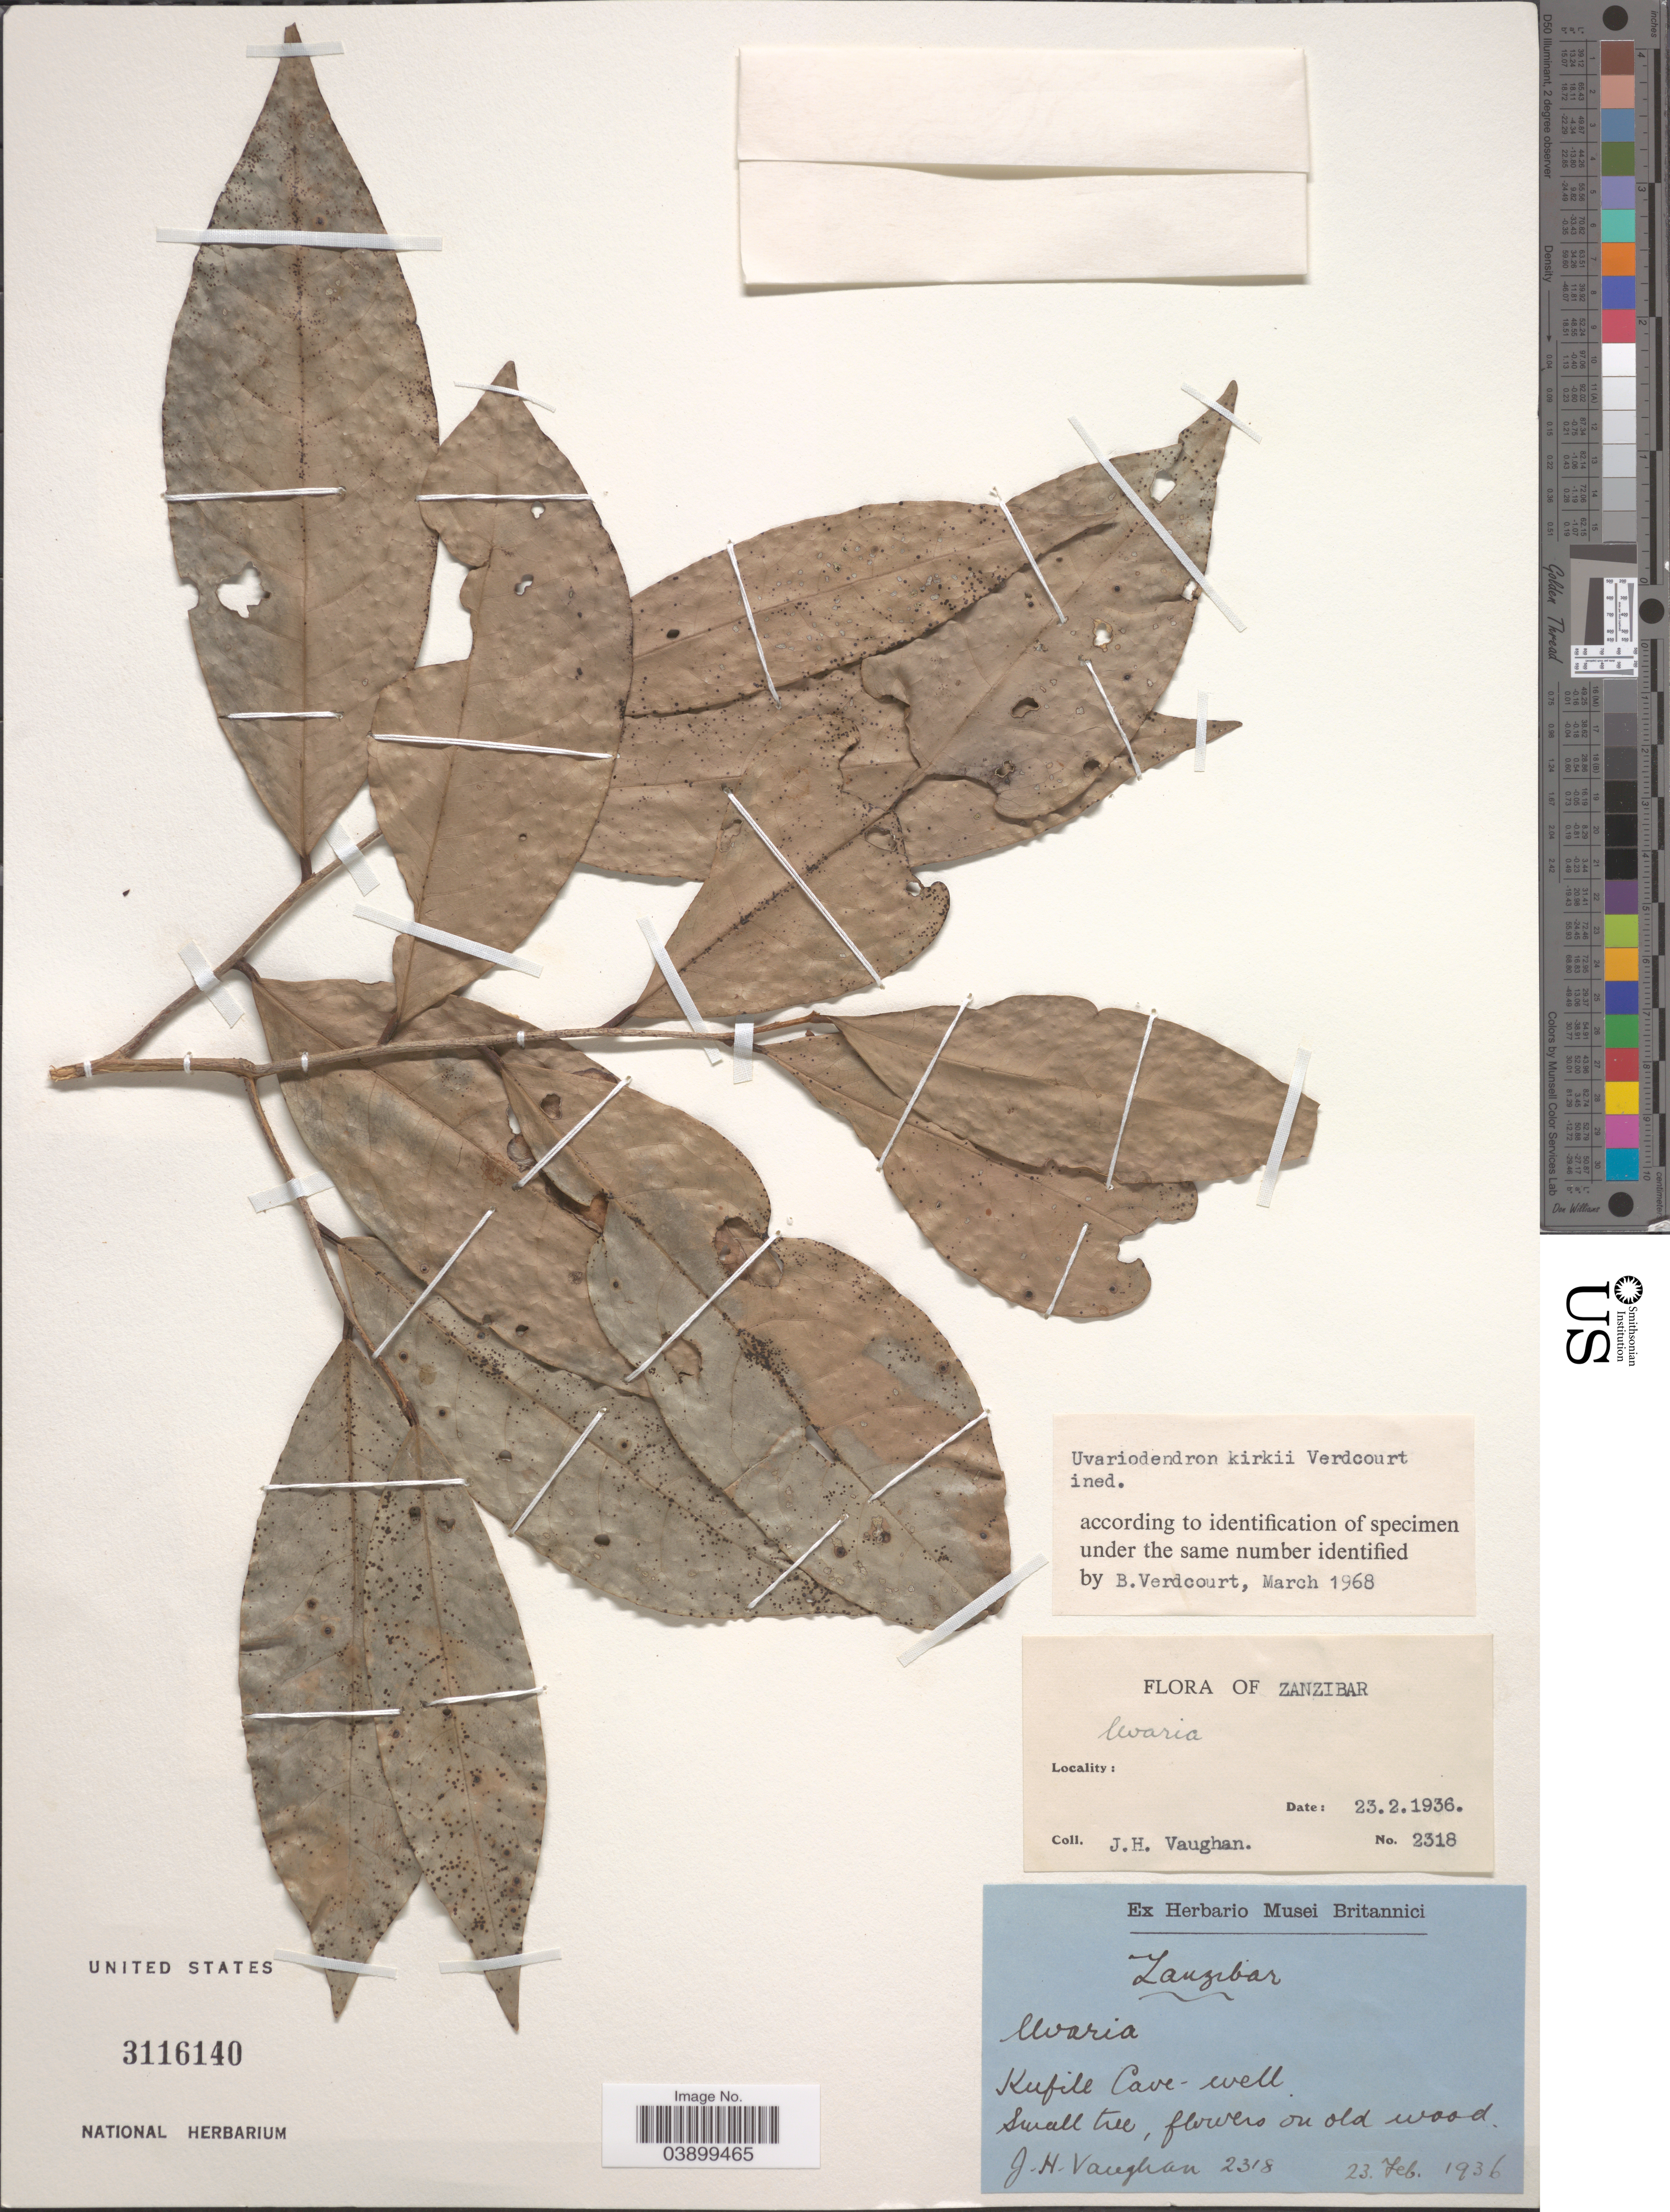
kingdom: Plantae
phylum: Tracheophyta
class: Magnoliopsida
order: Magnoliales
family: Annonaceae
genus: Uvariodendron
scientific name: Uvariodendron kirkii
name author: Verdc.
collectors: J. Vaughan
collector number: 2318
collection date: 1936-02-23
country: Tanzania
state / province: Zanzibar Central/South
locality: Levaria. Kufile Cave- well.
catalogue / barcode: US 3116140